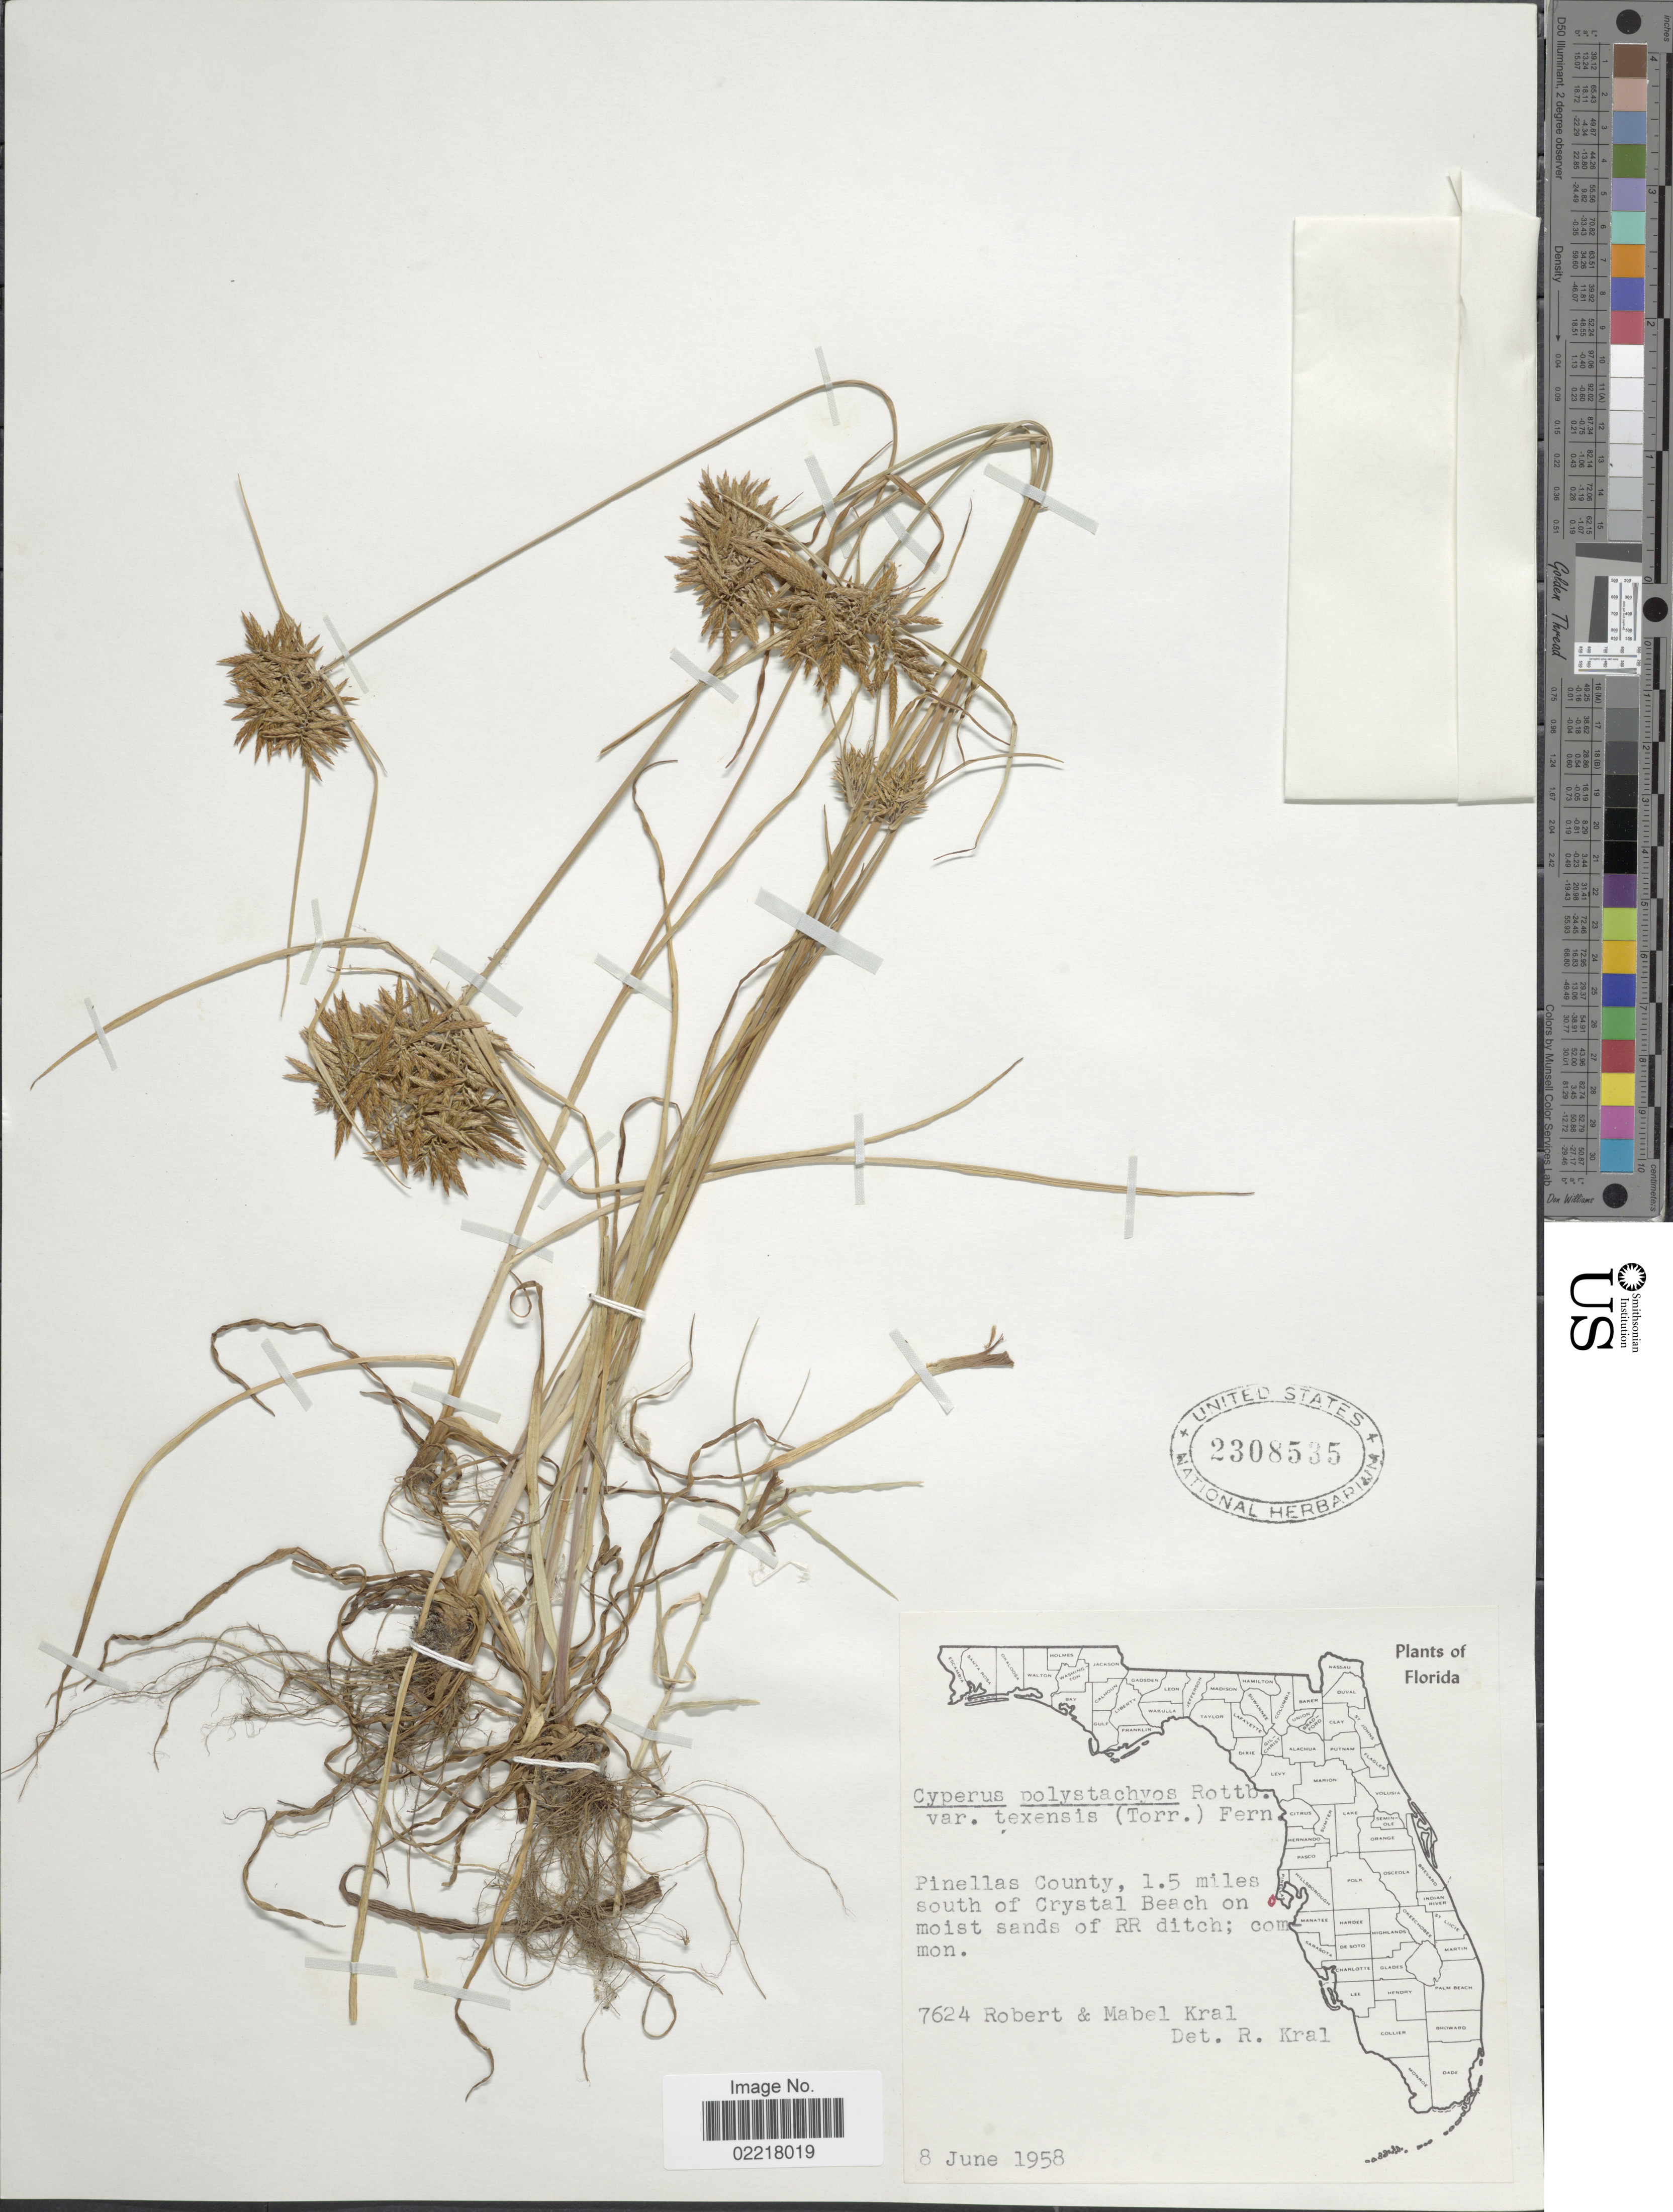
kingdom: Plantae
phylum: Tracheophyta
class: Liliopsida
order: Poales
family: Cyperaceae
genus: Cyperus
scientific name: Cyperus polystachyos var. texensis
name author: (Torr.) Fernald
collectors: R. Kral & M. Kral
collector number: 7624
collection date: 1958-06-08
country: United States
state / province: Florida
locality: Pinellas County, 1.5 miles south of Crystal Beach on moist sands of RR ditch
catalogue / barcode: US 2308535